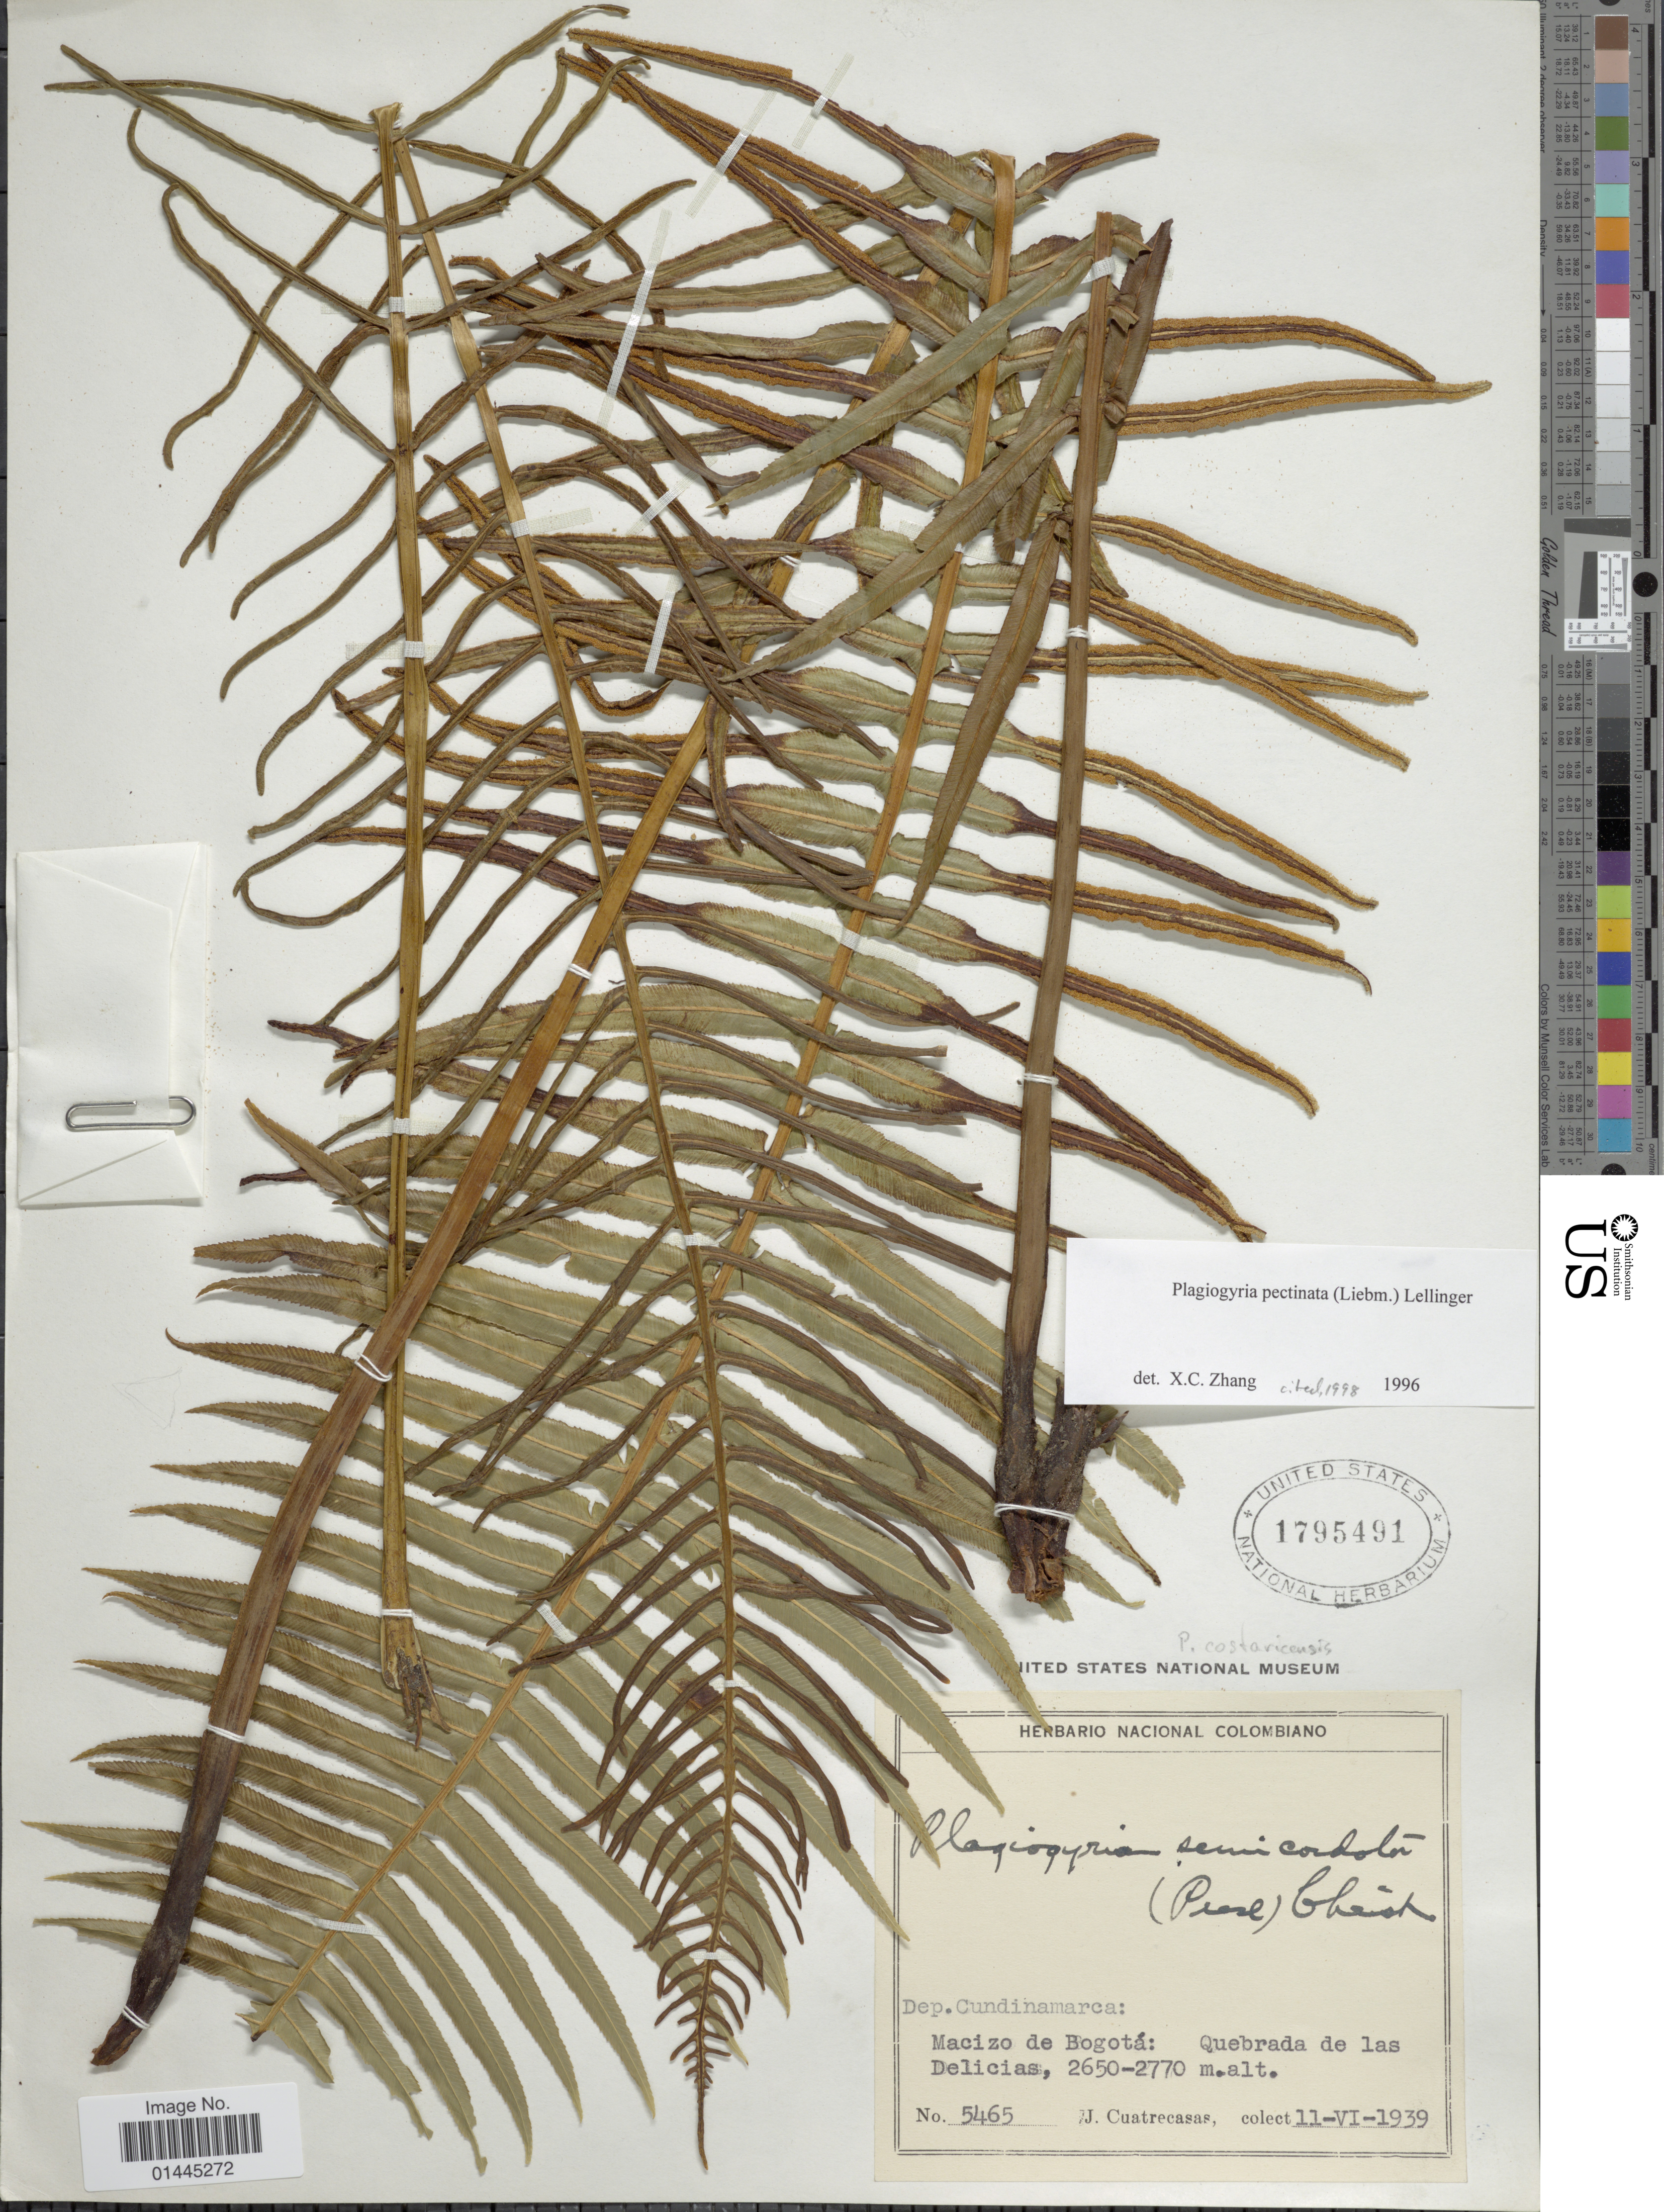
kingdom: Plantae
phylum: Tracheophyta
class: Polypodiopsida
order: Cyatheales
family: Plagiogyriaceae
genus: Plagiogyria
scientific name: Plagiogyria costaricensis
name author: Mett. ex Kuhn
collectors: J. Cuatrecasas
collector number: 5465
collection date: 1939-06-11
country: Colombia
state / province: Cundinamarca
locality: Macizo de Bogota: Quebrada de las Delicias.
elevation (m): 2650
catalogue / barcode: US 1795491